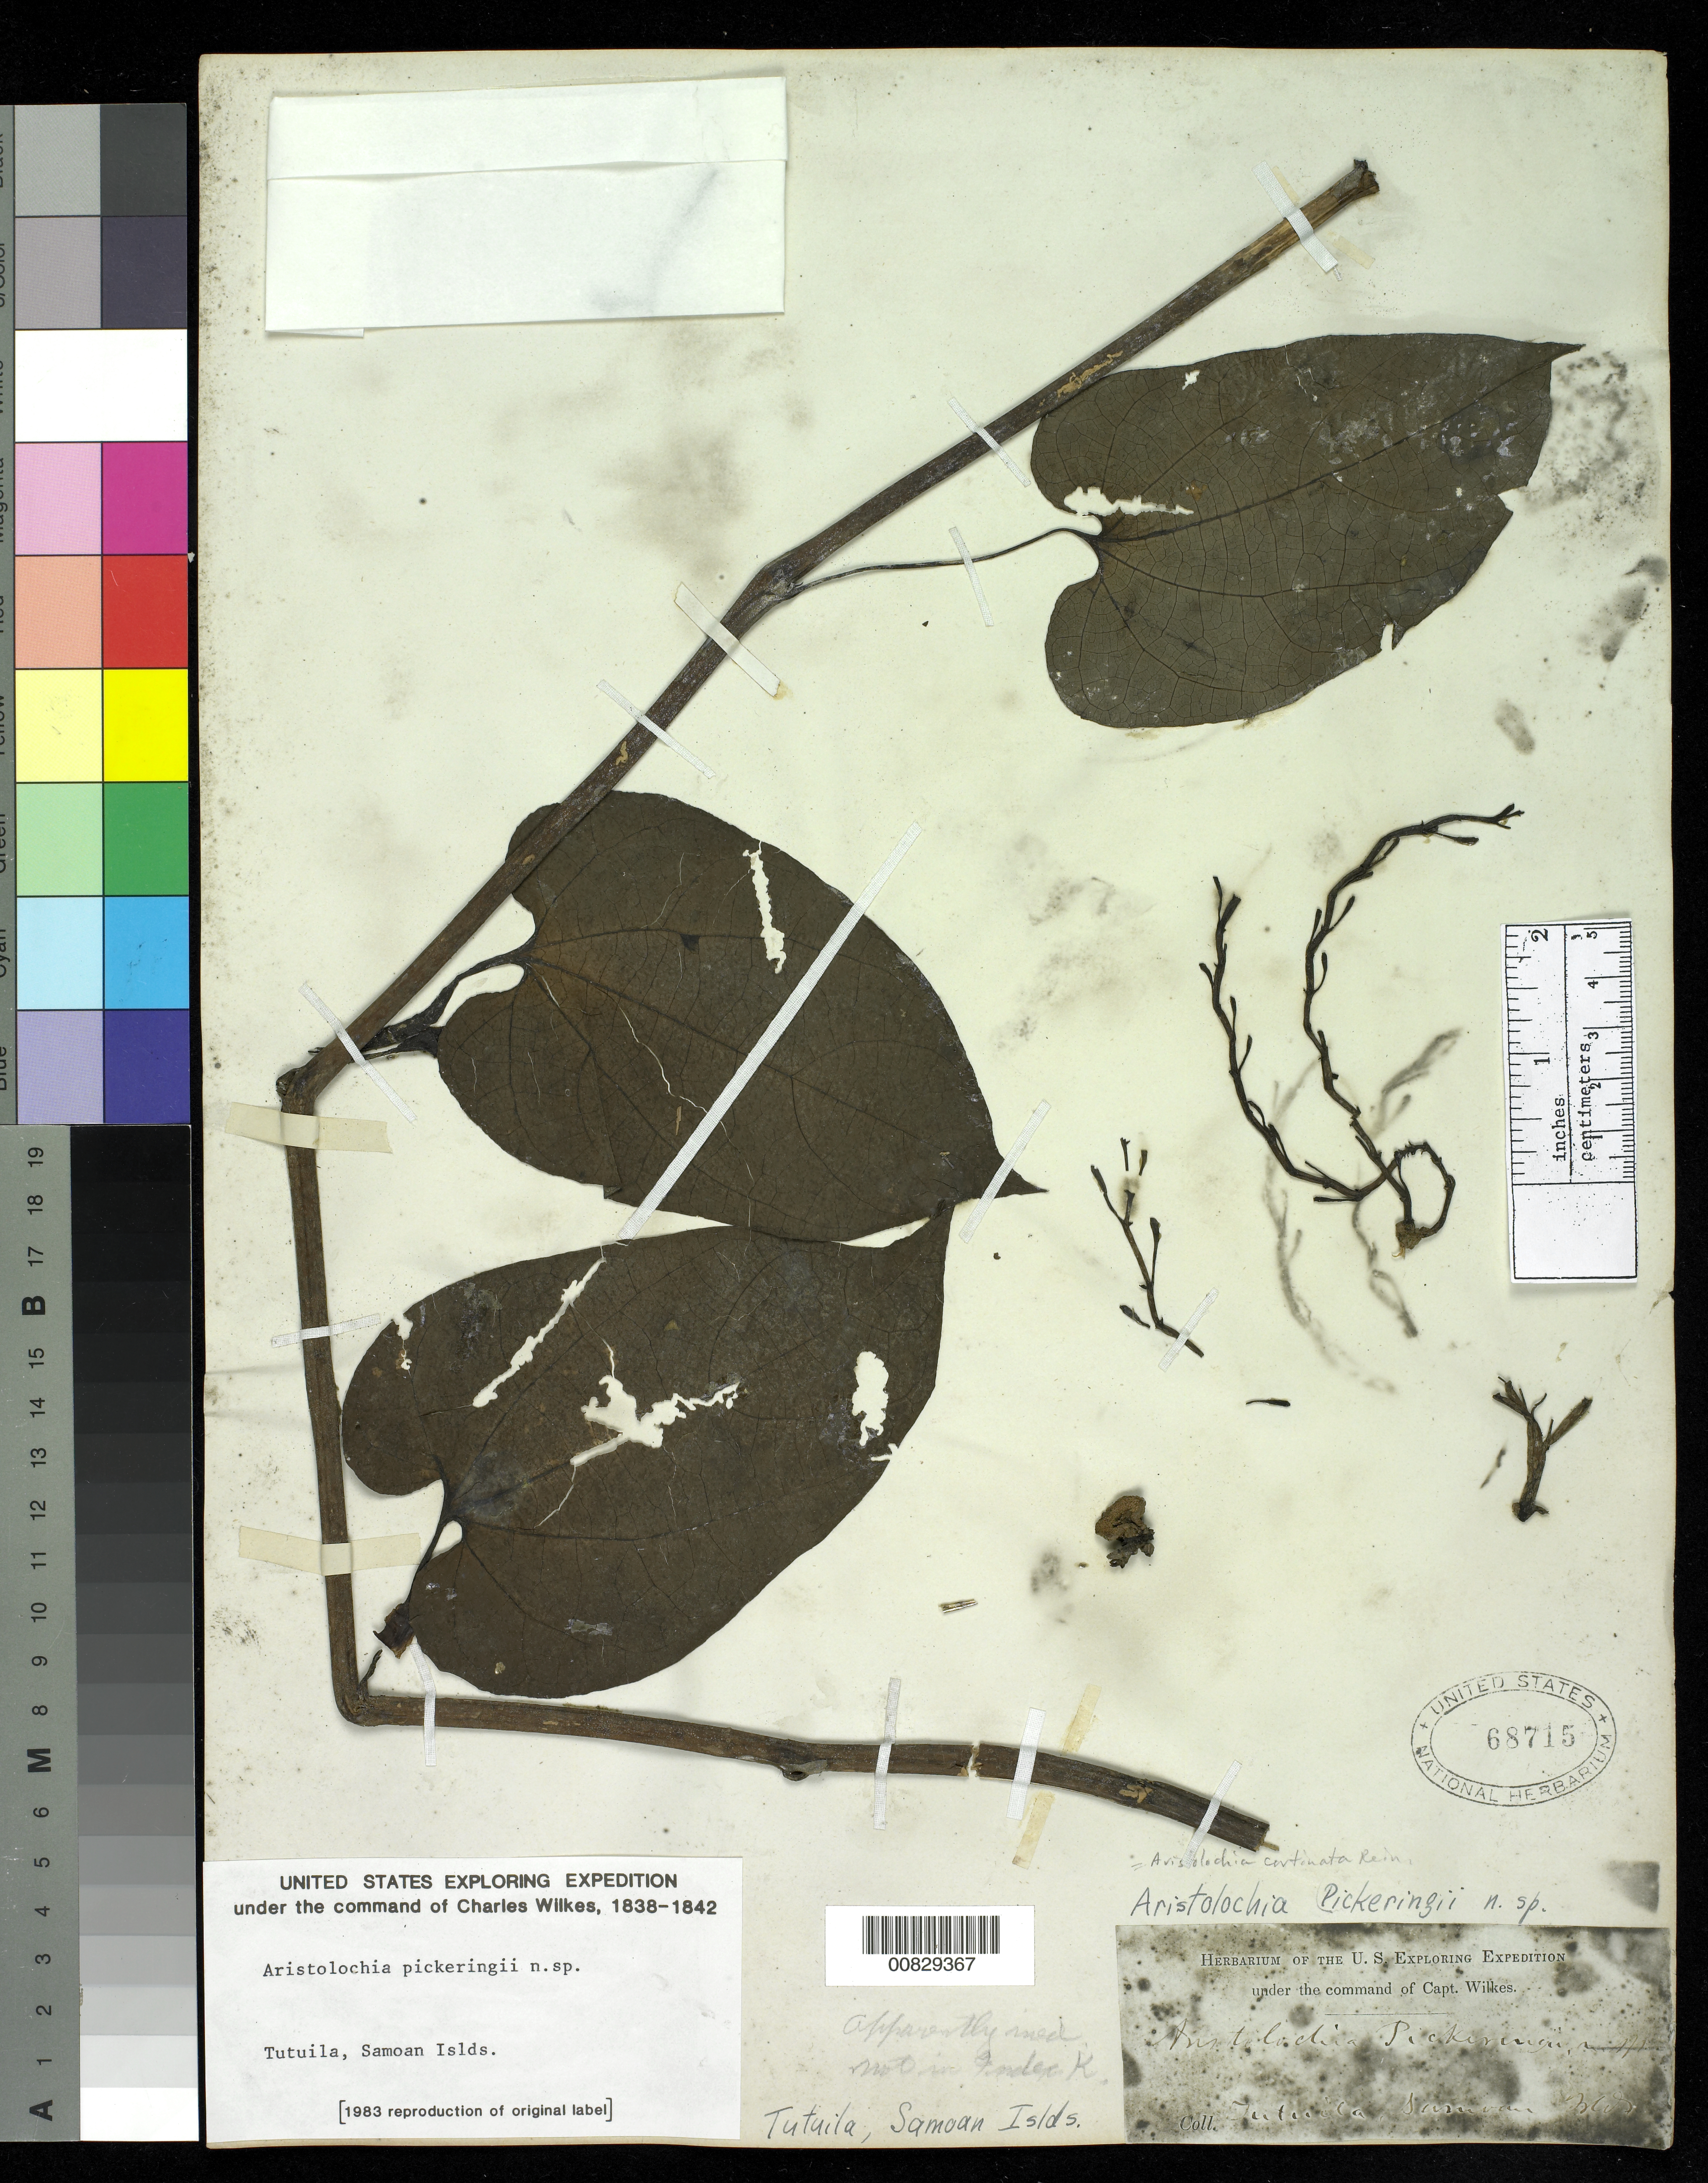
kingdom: Plantae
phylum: Tracheophyta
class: Magnoliopsida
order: Piperales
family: Aristolochiaceae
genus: Aristolochia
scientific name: Aristolochia cortinata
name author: Reinecke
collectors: Wilkes Explor. Exped.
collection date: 1838/1842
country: American Samoa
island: Tutua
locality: Tutuila, Samoan Islands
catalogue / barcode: US 68715